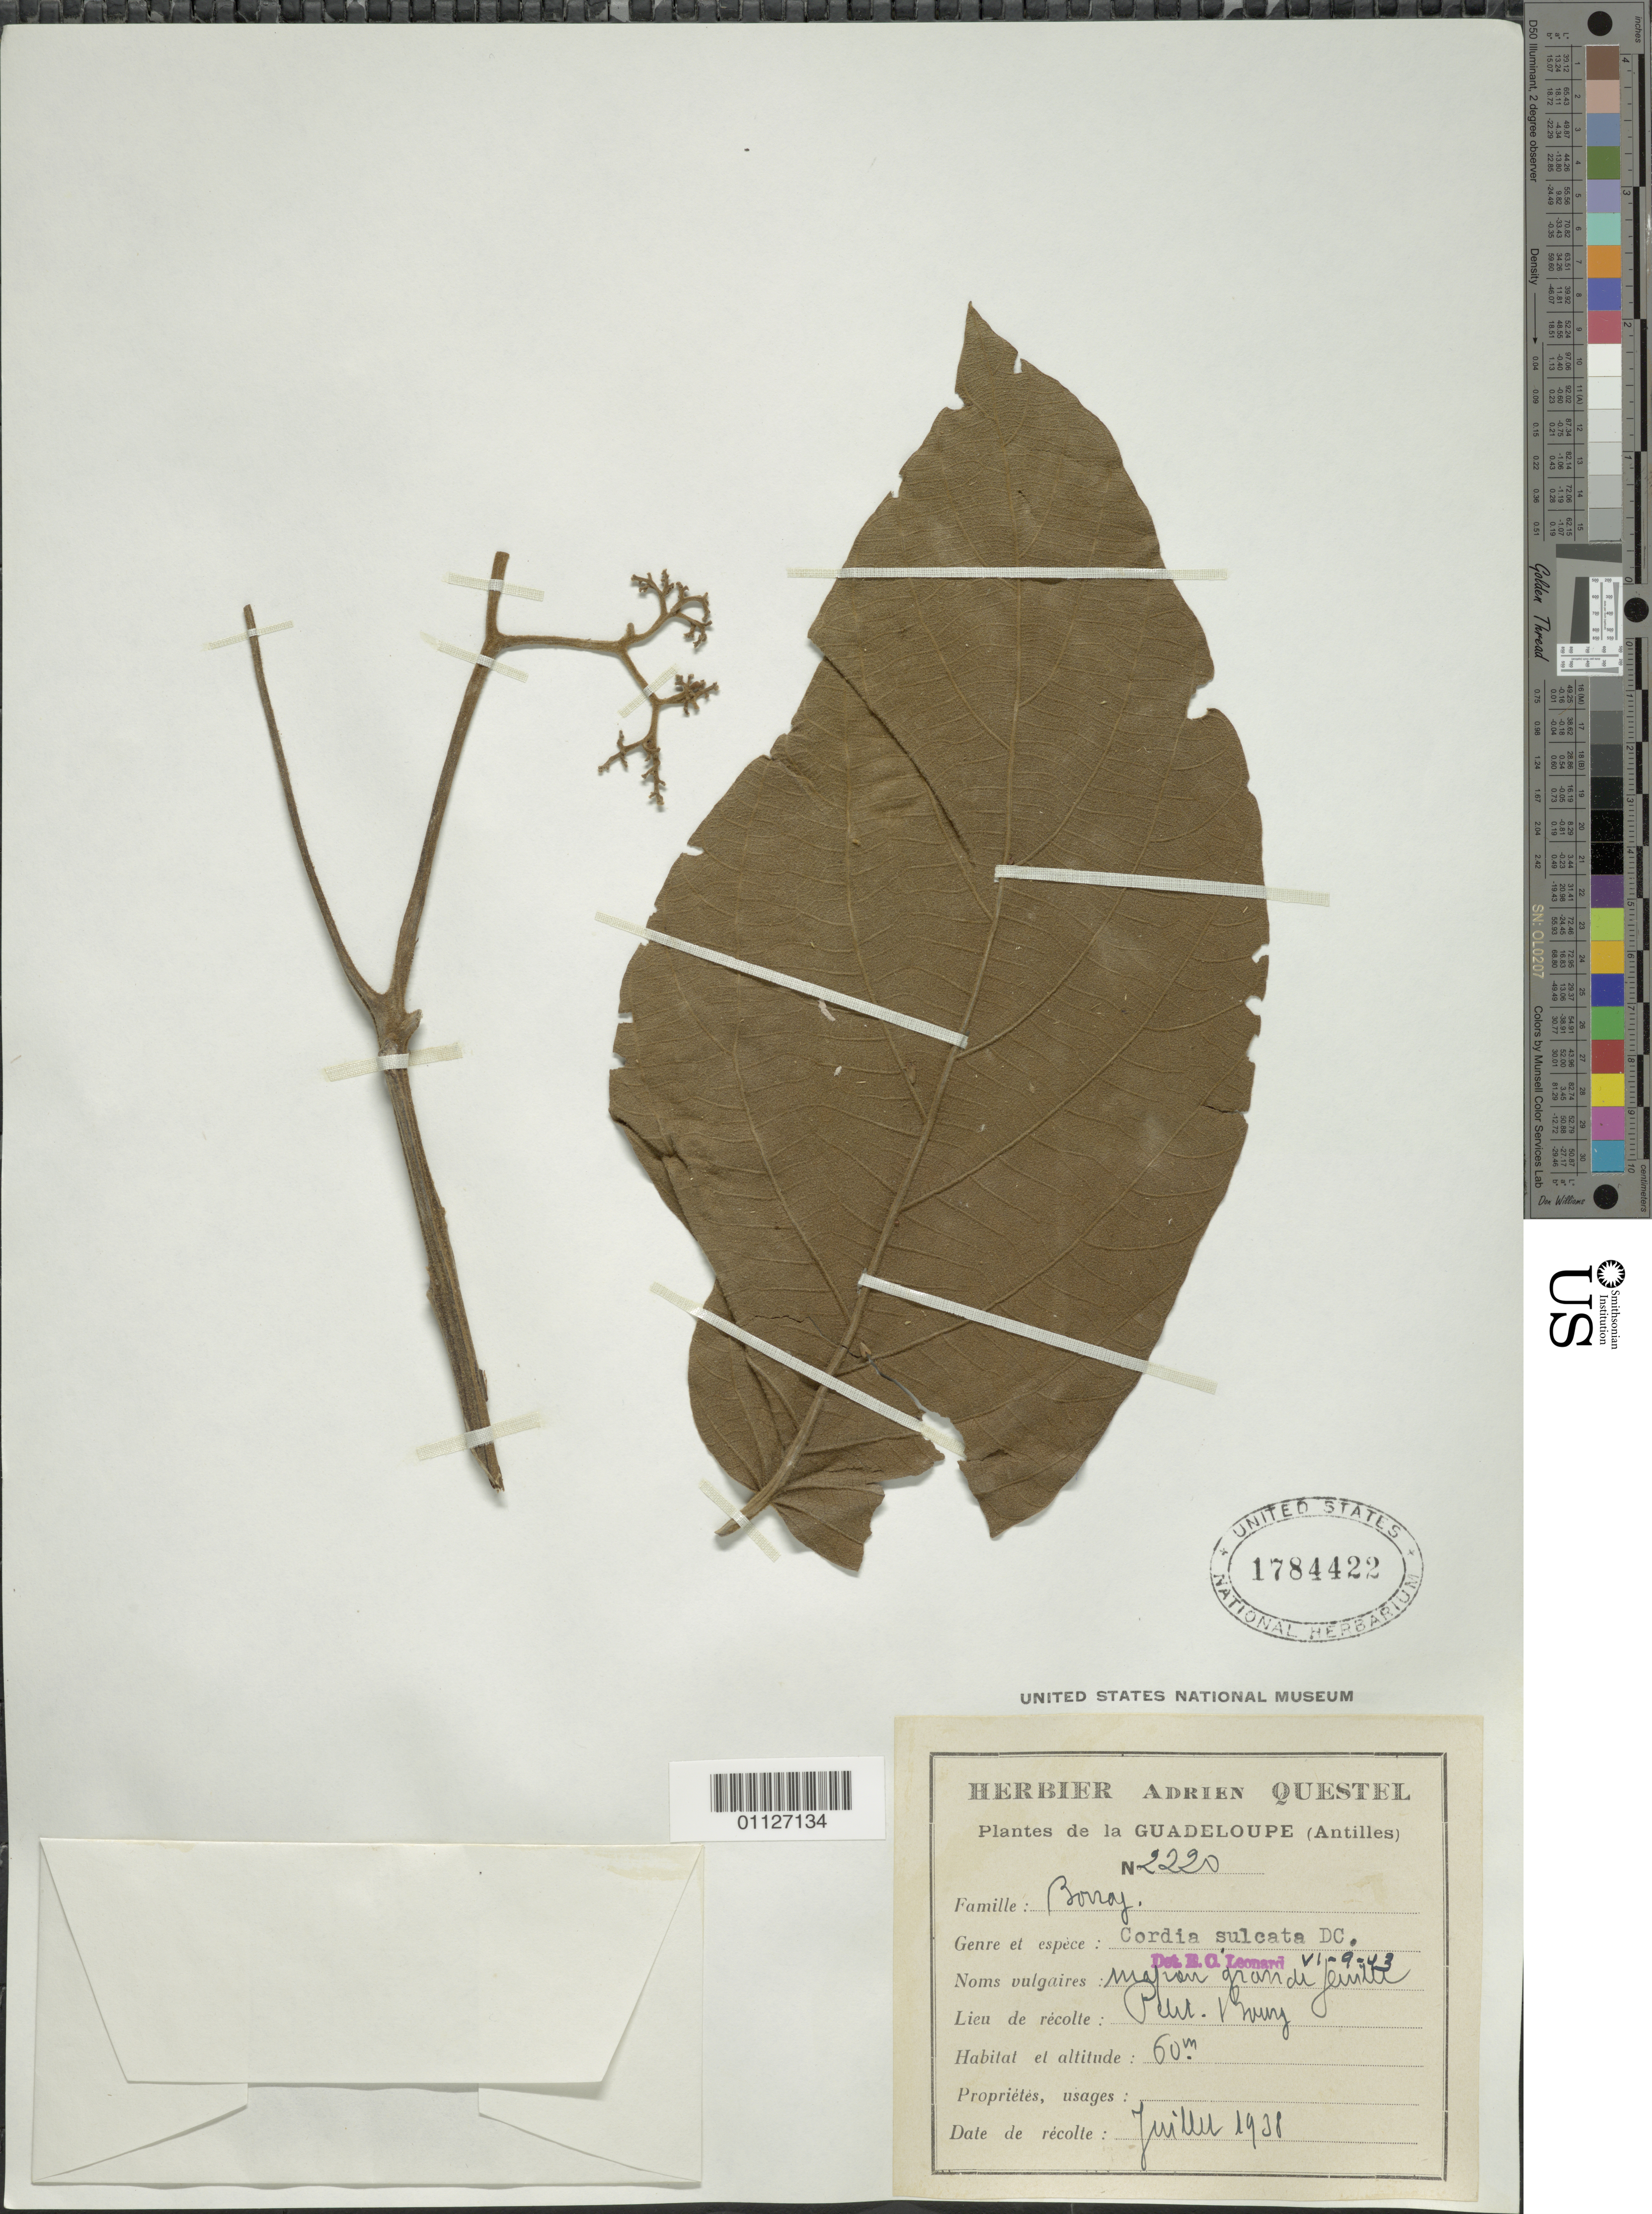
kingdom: Plantae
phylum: Tracheophyta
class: Magnoliopsida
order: Boraginales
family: Cordiaceae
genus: Cordia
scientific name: Cordia sebestena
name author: L.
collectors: A. Questel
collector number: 2220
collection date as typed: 01 Jul 1938 to 31 Jul 1938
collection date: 1938-07-01/1938-07-31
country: Guadeloupe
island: Basse Terre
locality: Petit Bourg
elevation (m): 60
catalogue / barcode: US 1784422